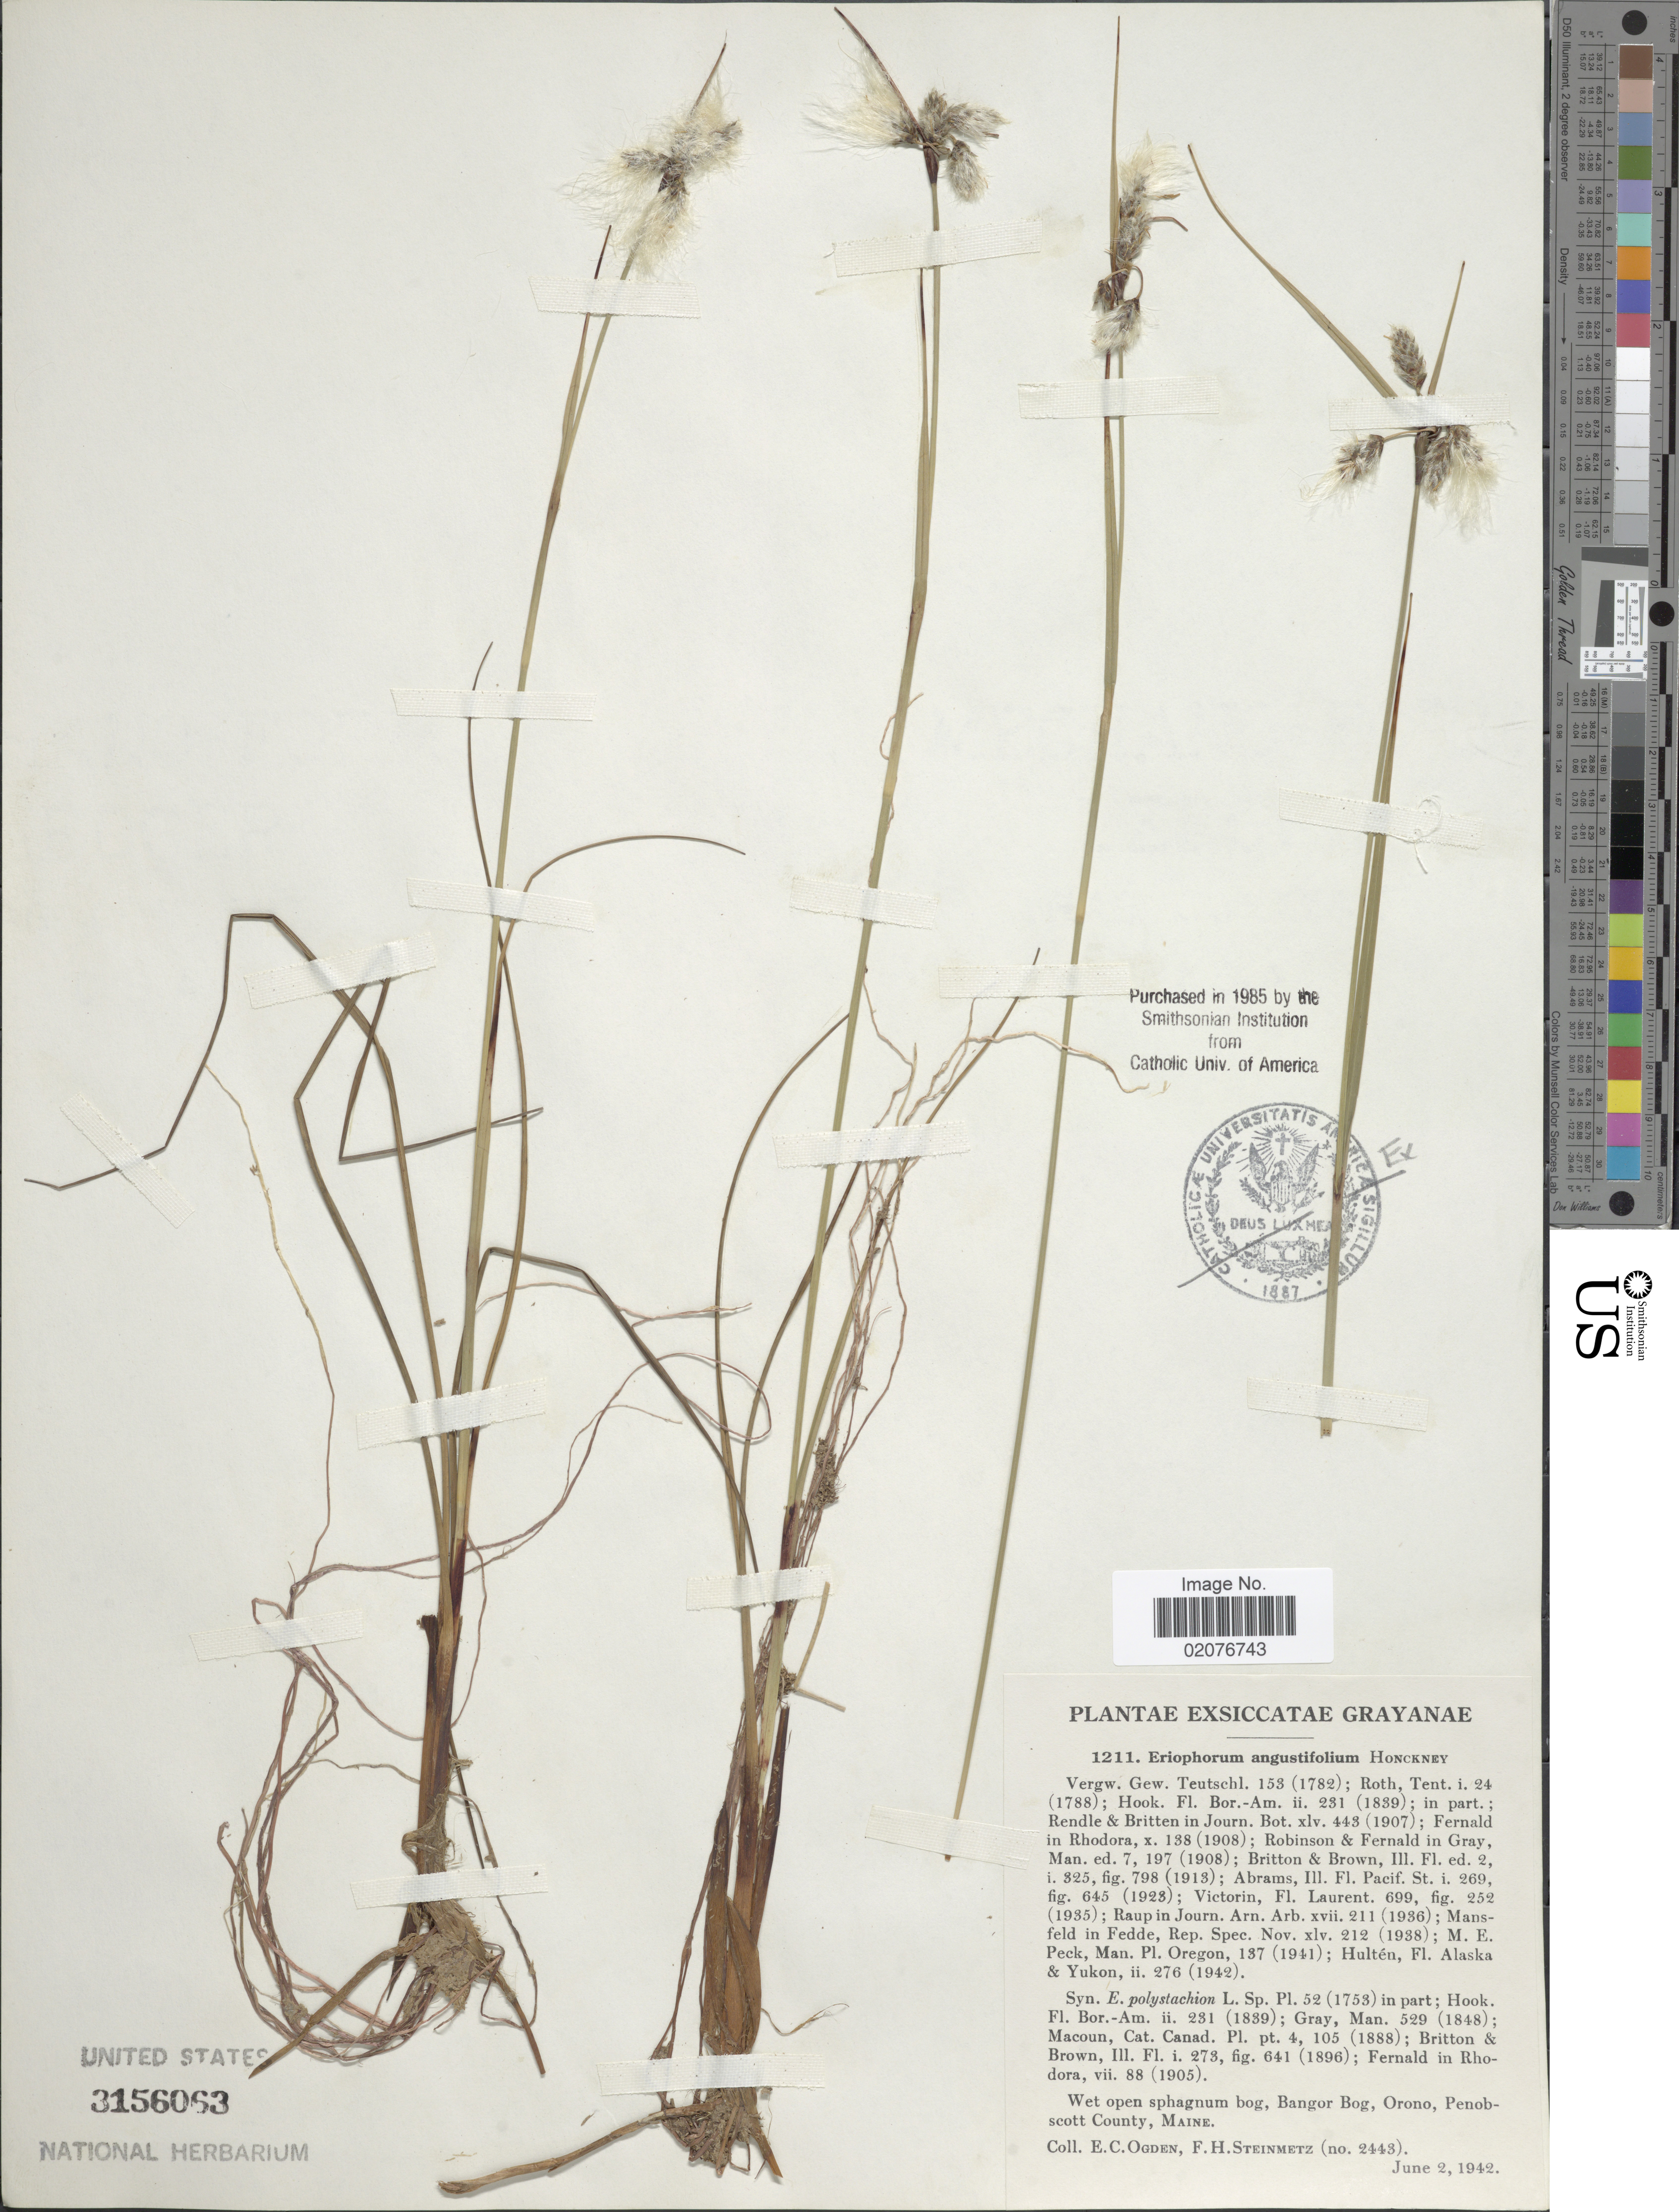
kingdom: Plantae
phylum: Tracheophyta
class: Liliopsida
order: Poales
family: Cyperaceae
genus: Eriophorum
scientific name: Eriophorum angustifolium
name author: Honck.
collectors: E. Ogden & F. H. Steinmetz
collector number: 2443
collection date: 1942-06-02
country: United States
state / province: Maine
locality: Wet open sphagnum bog, Bangor Bog, Orono, Penobscott County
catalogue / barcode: US 3156063